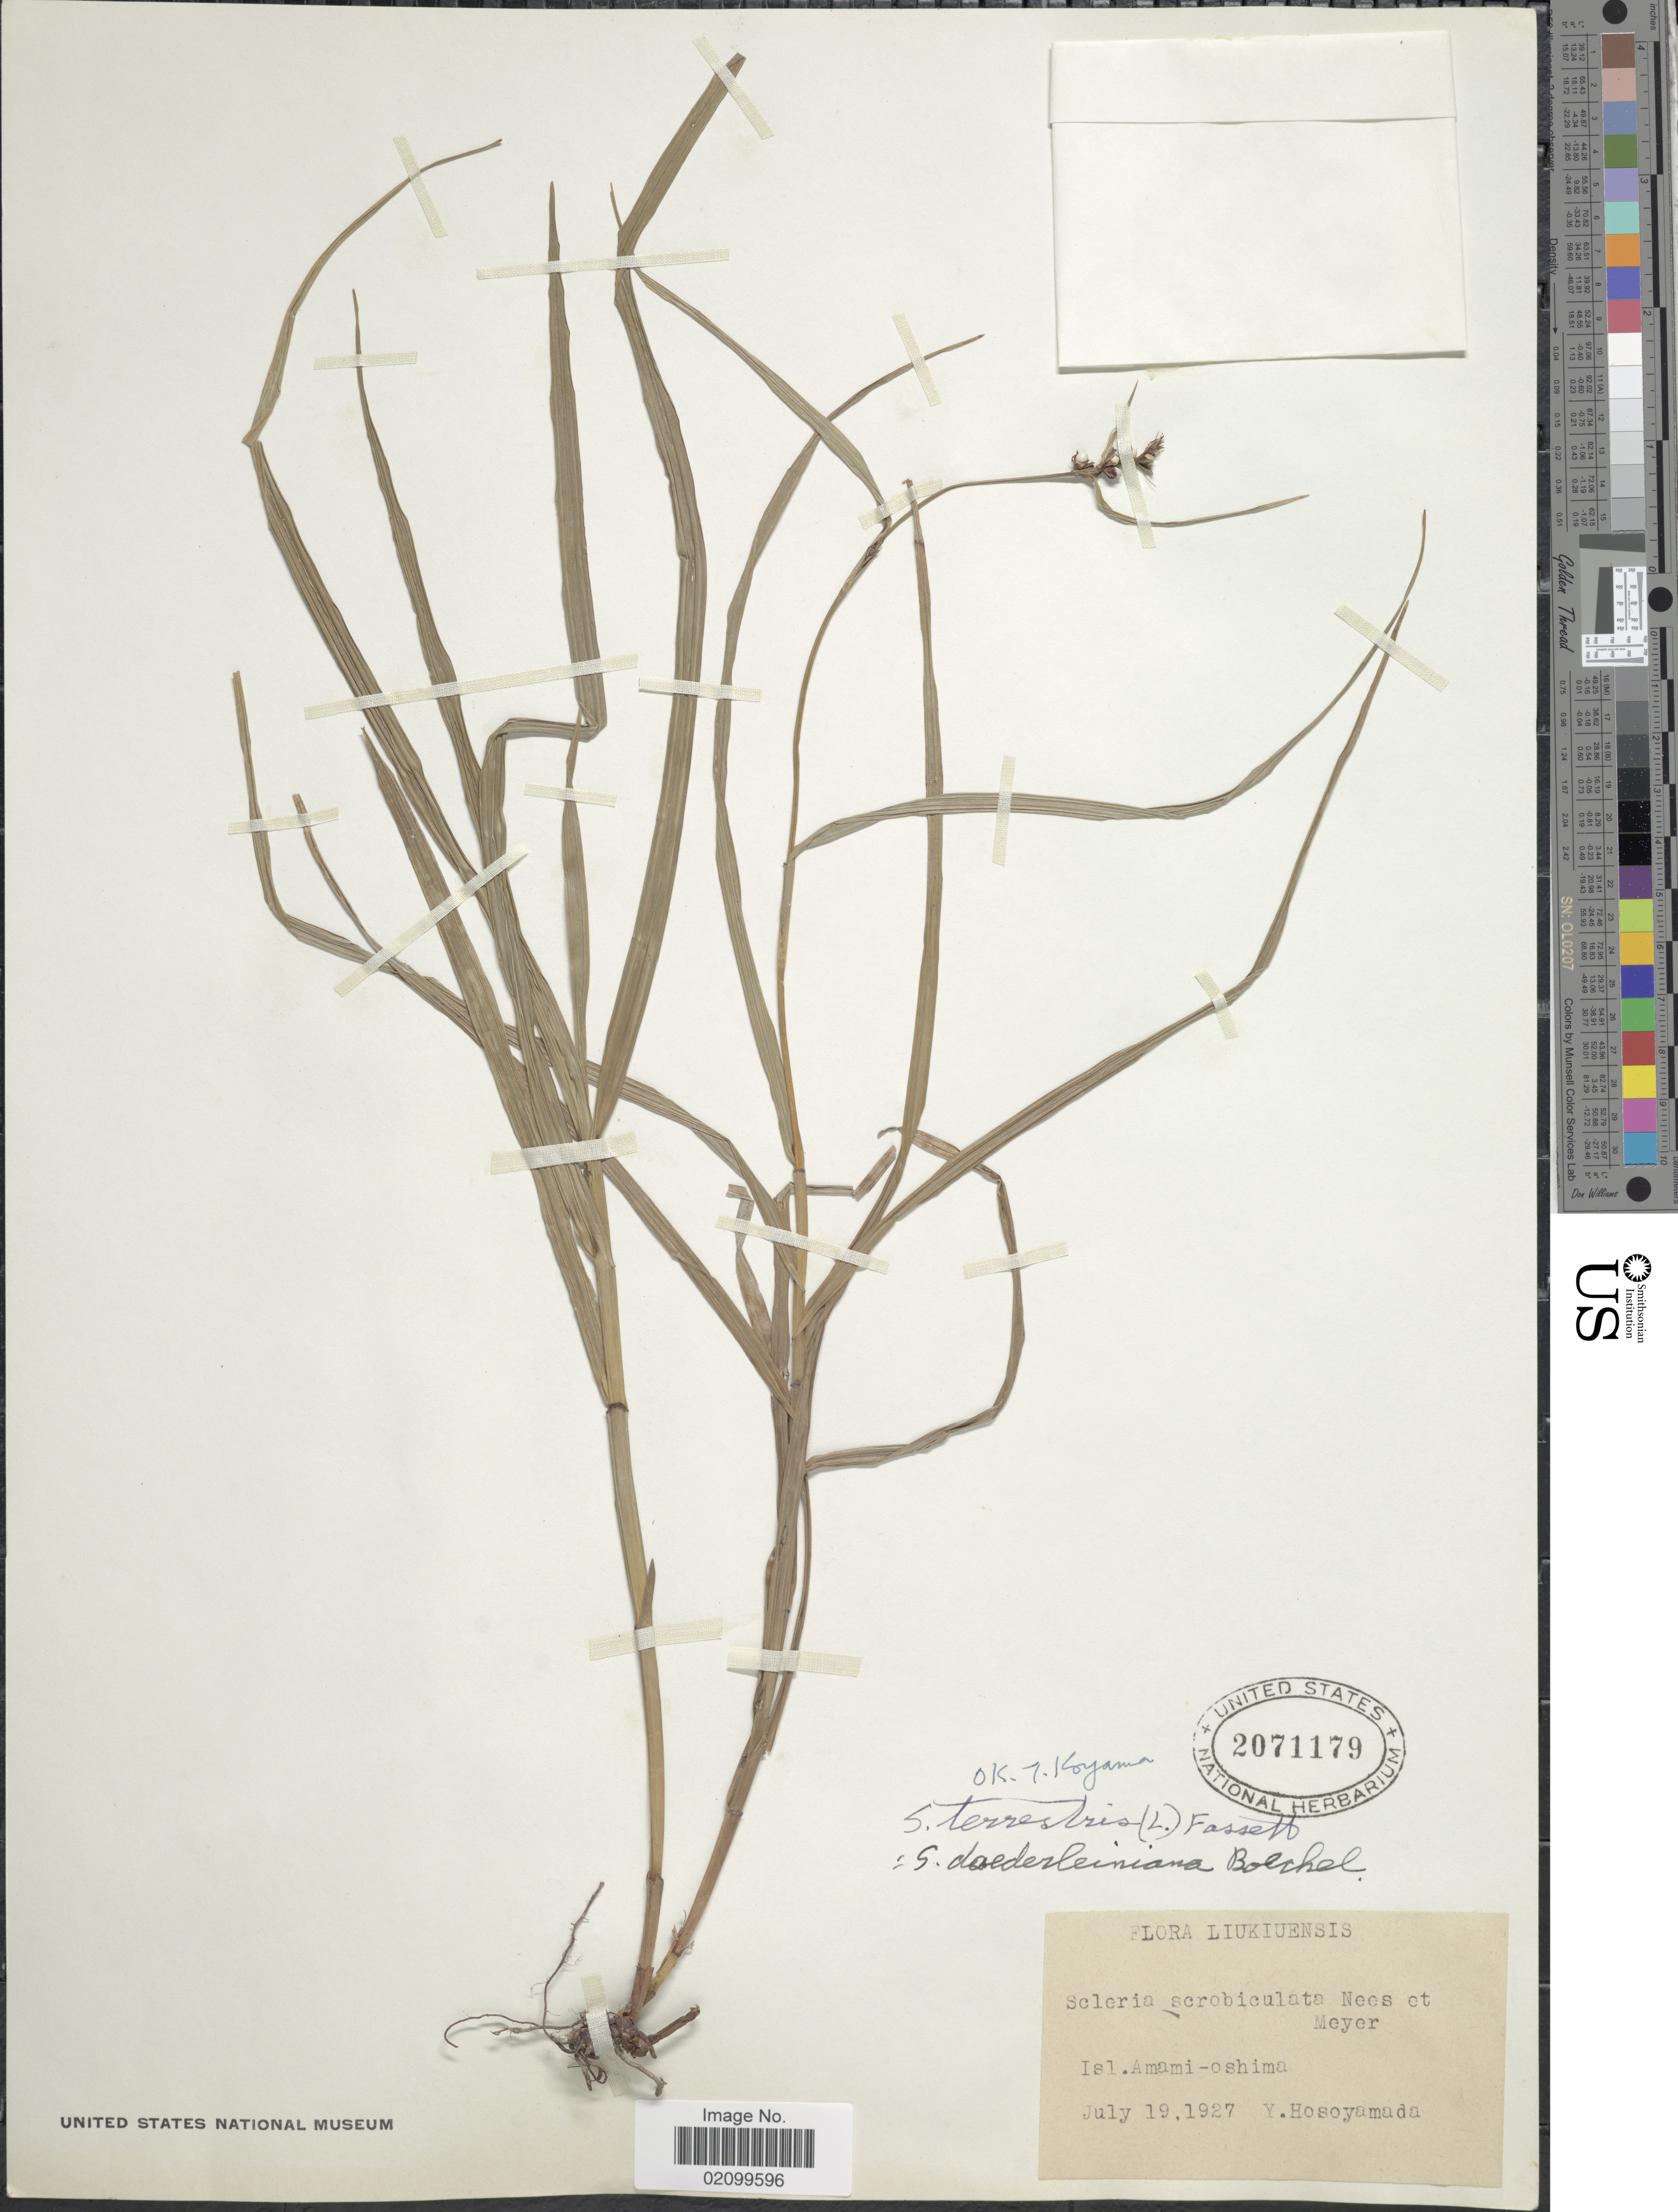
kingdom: Plantae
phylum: Tracheophyta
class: Liliopsida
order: Poales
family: Cyperaceae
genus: Scleria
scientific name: Scleria terrestris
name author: (L.) Fassett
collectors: Y. Hosoyamada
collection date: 1927-07-19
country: Japan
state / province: Okinawa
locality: Liukiuensis. Isl. Amami- oshima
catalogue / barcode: US 2071179